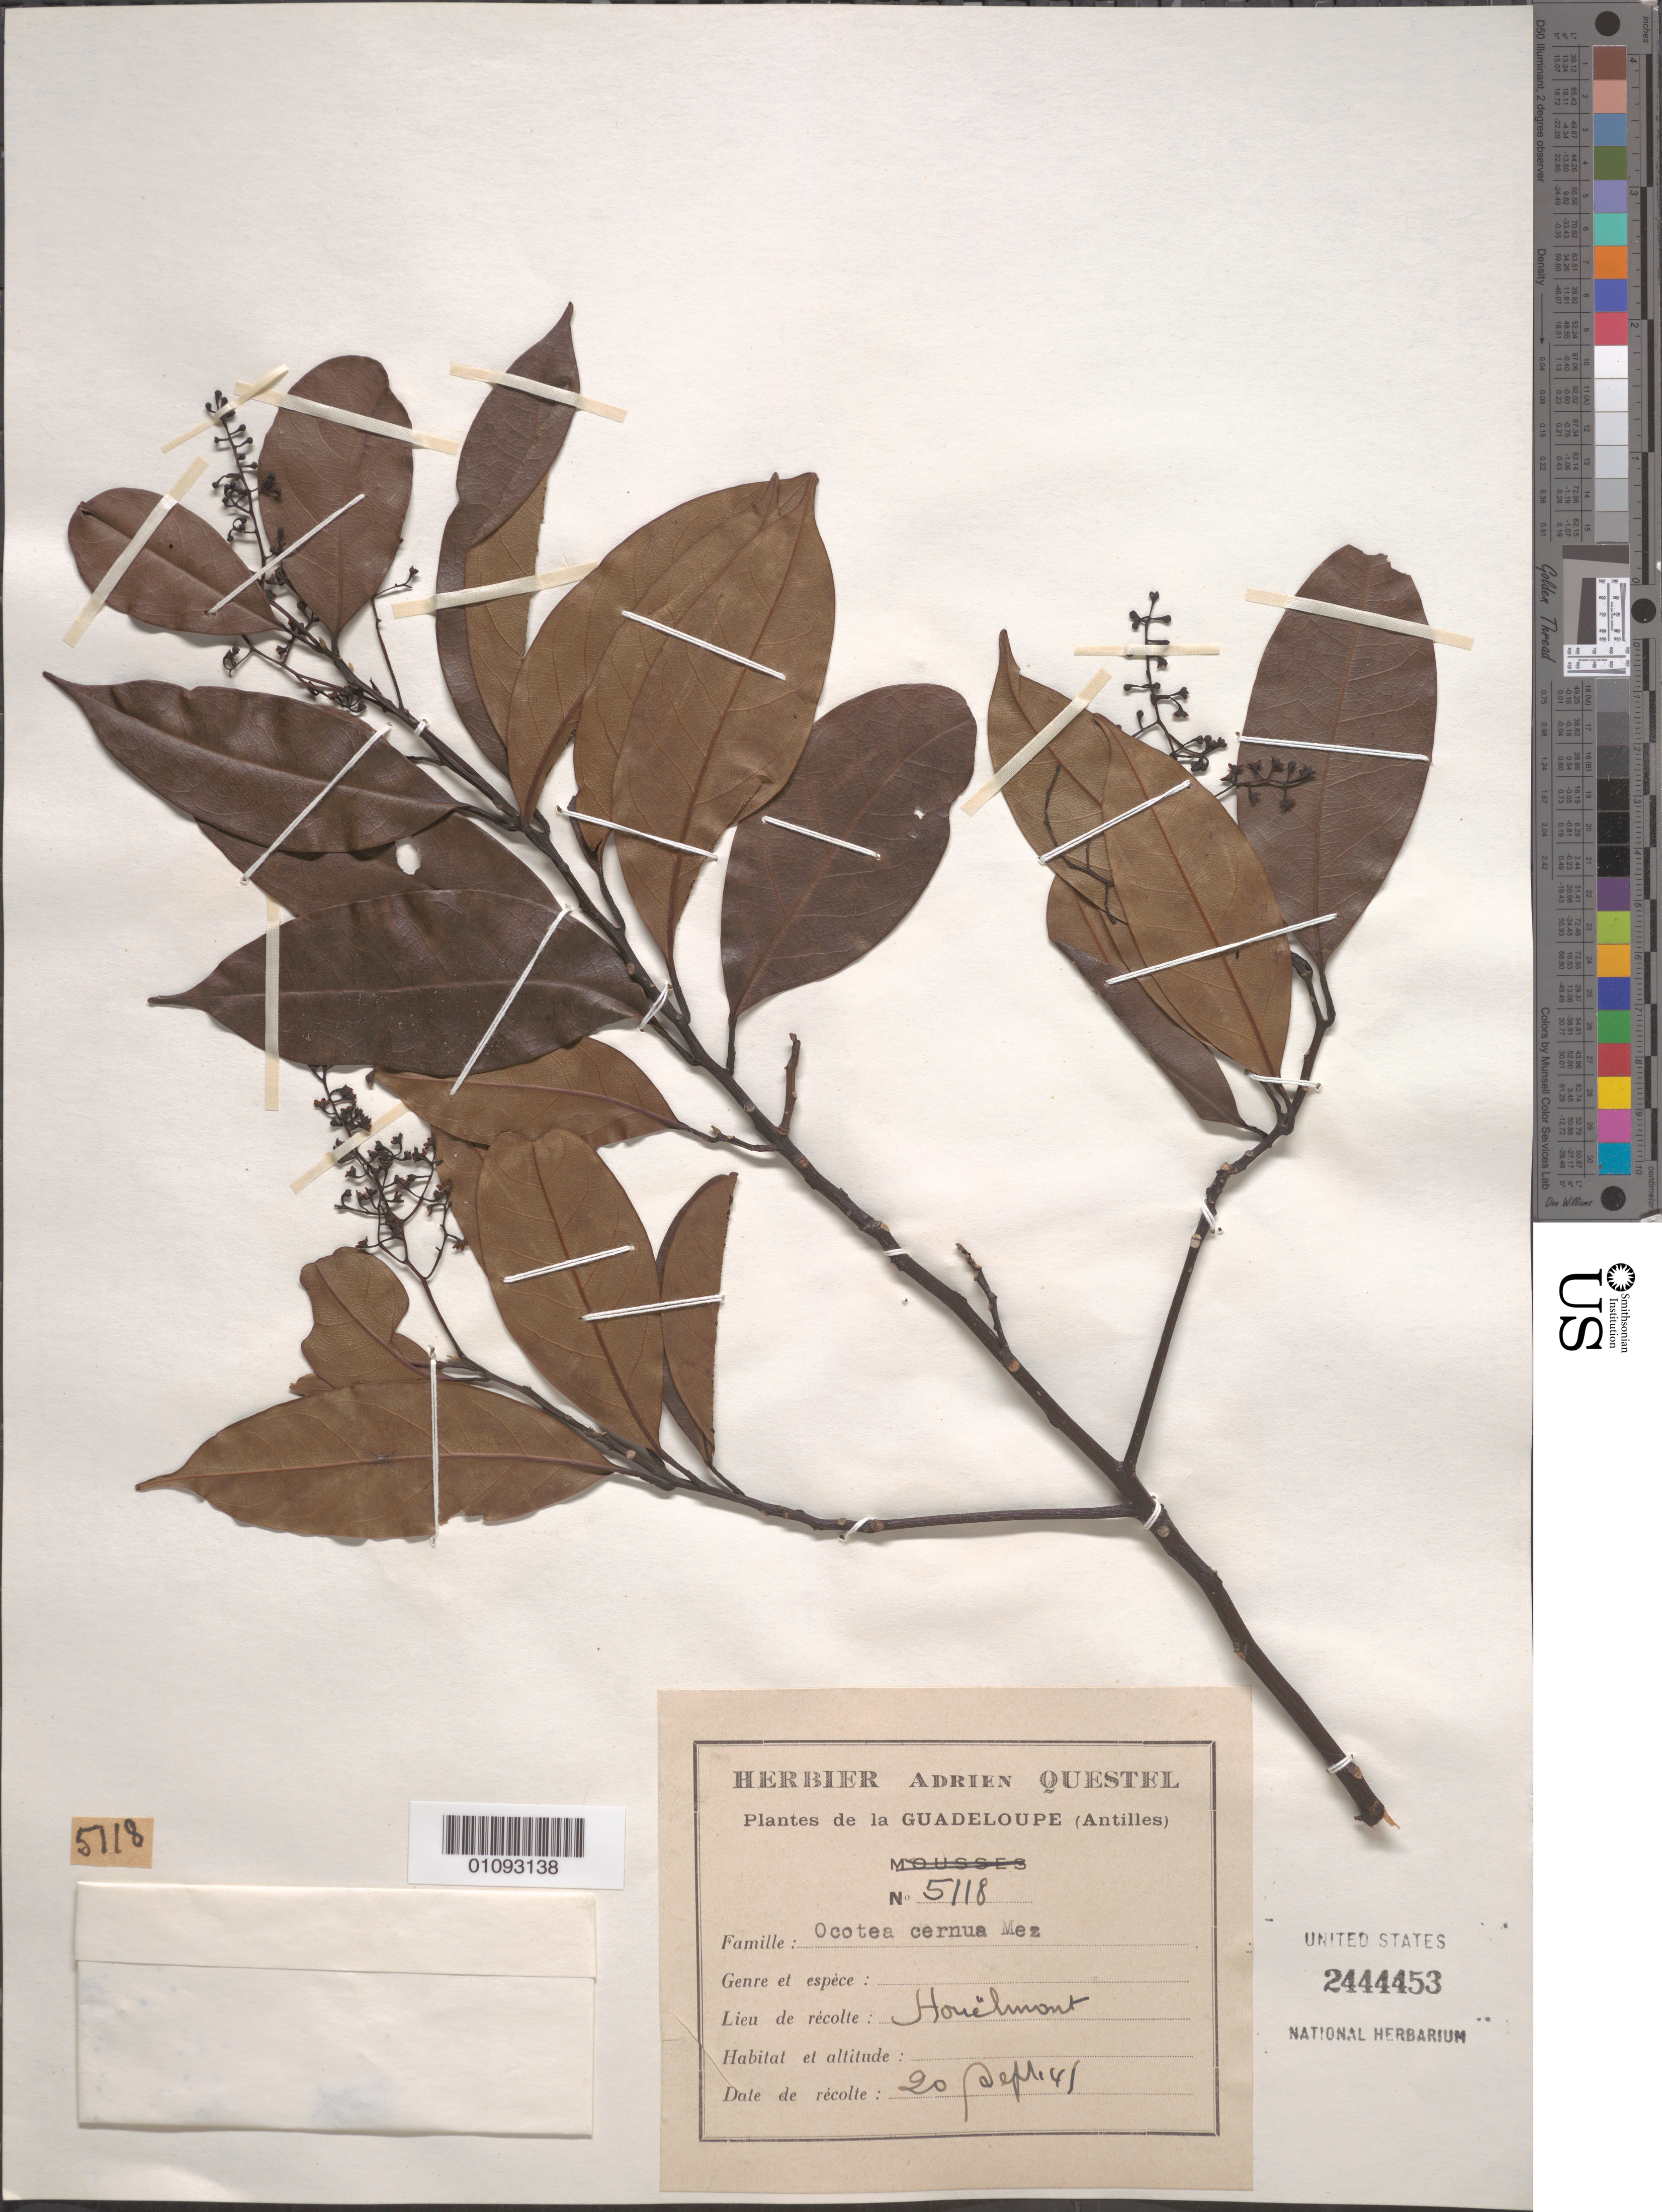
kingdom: Plantae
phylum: Tracheophyta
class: Magnoliopsida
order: Laurales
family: Lauraceae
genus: Ocotea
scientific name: Ocotea cernua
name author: (Nees) Mez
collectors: A. Questel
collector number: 5118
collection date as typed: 20 Sep 1941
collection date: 1941-09-20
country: Guadeloupe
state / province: St. Claude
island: Basse Terre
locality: Houelmont.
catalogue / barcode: US 2444453